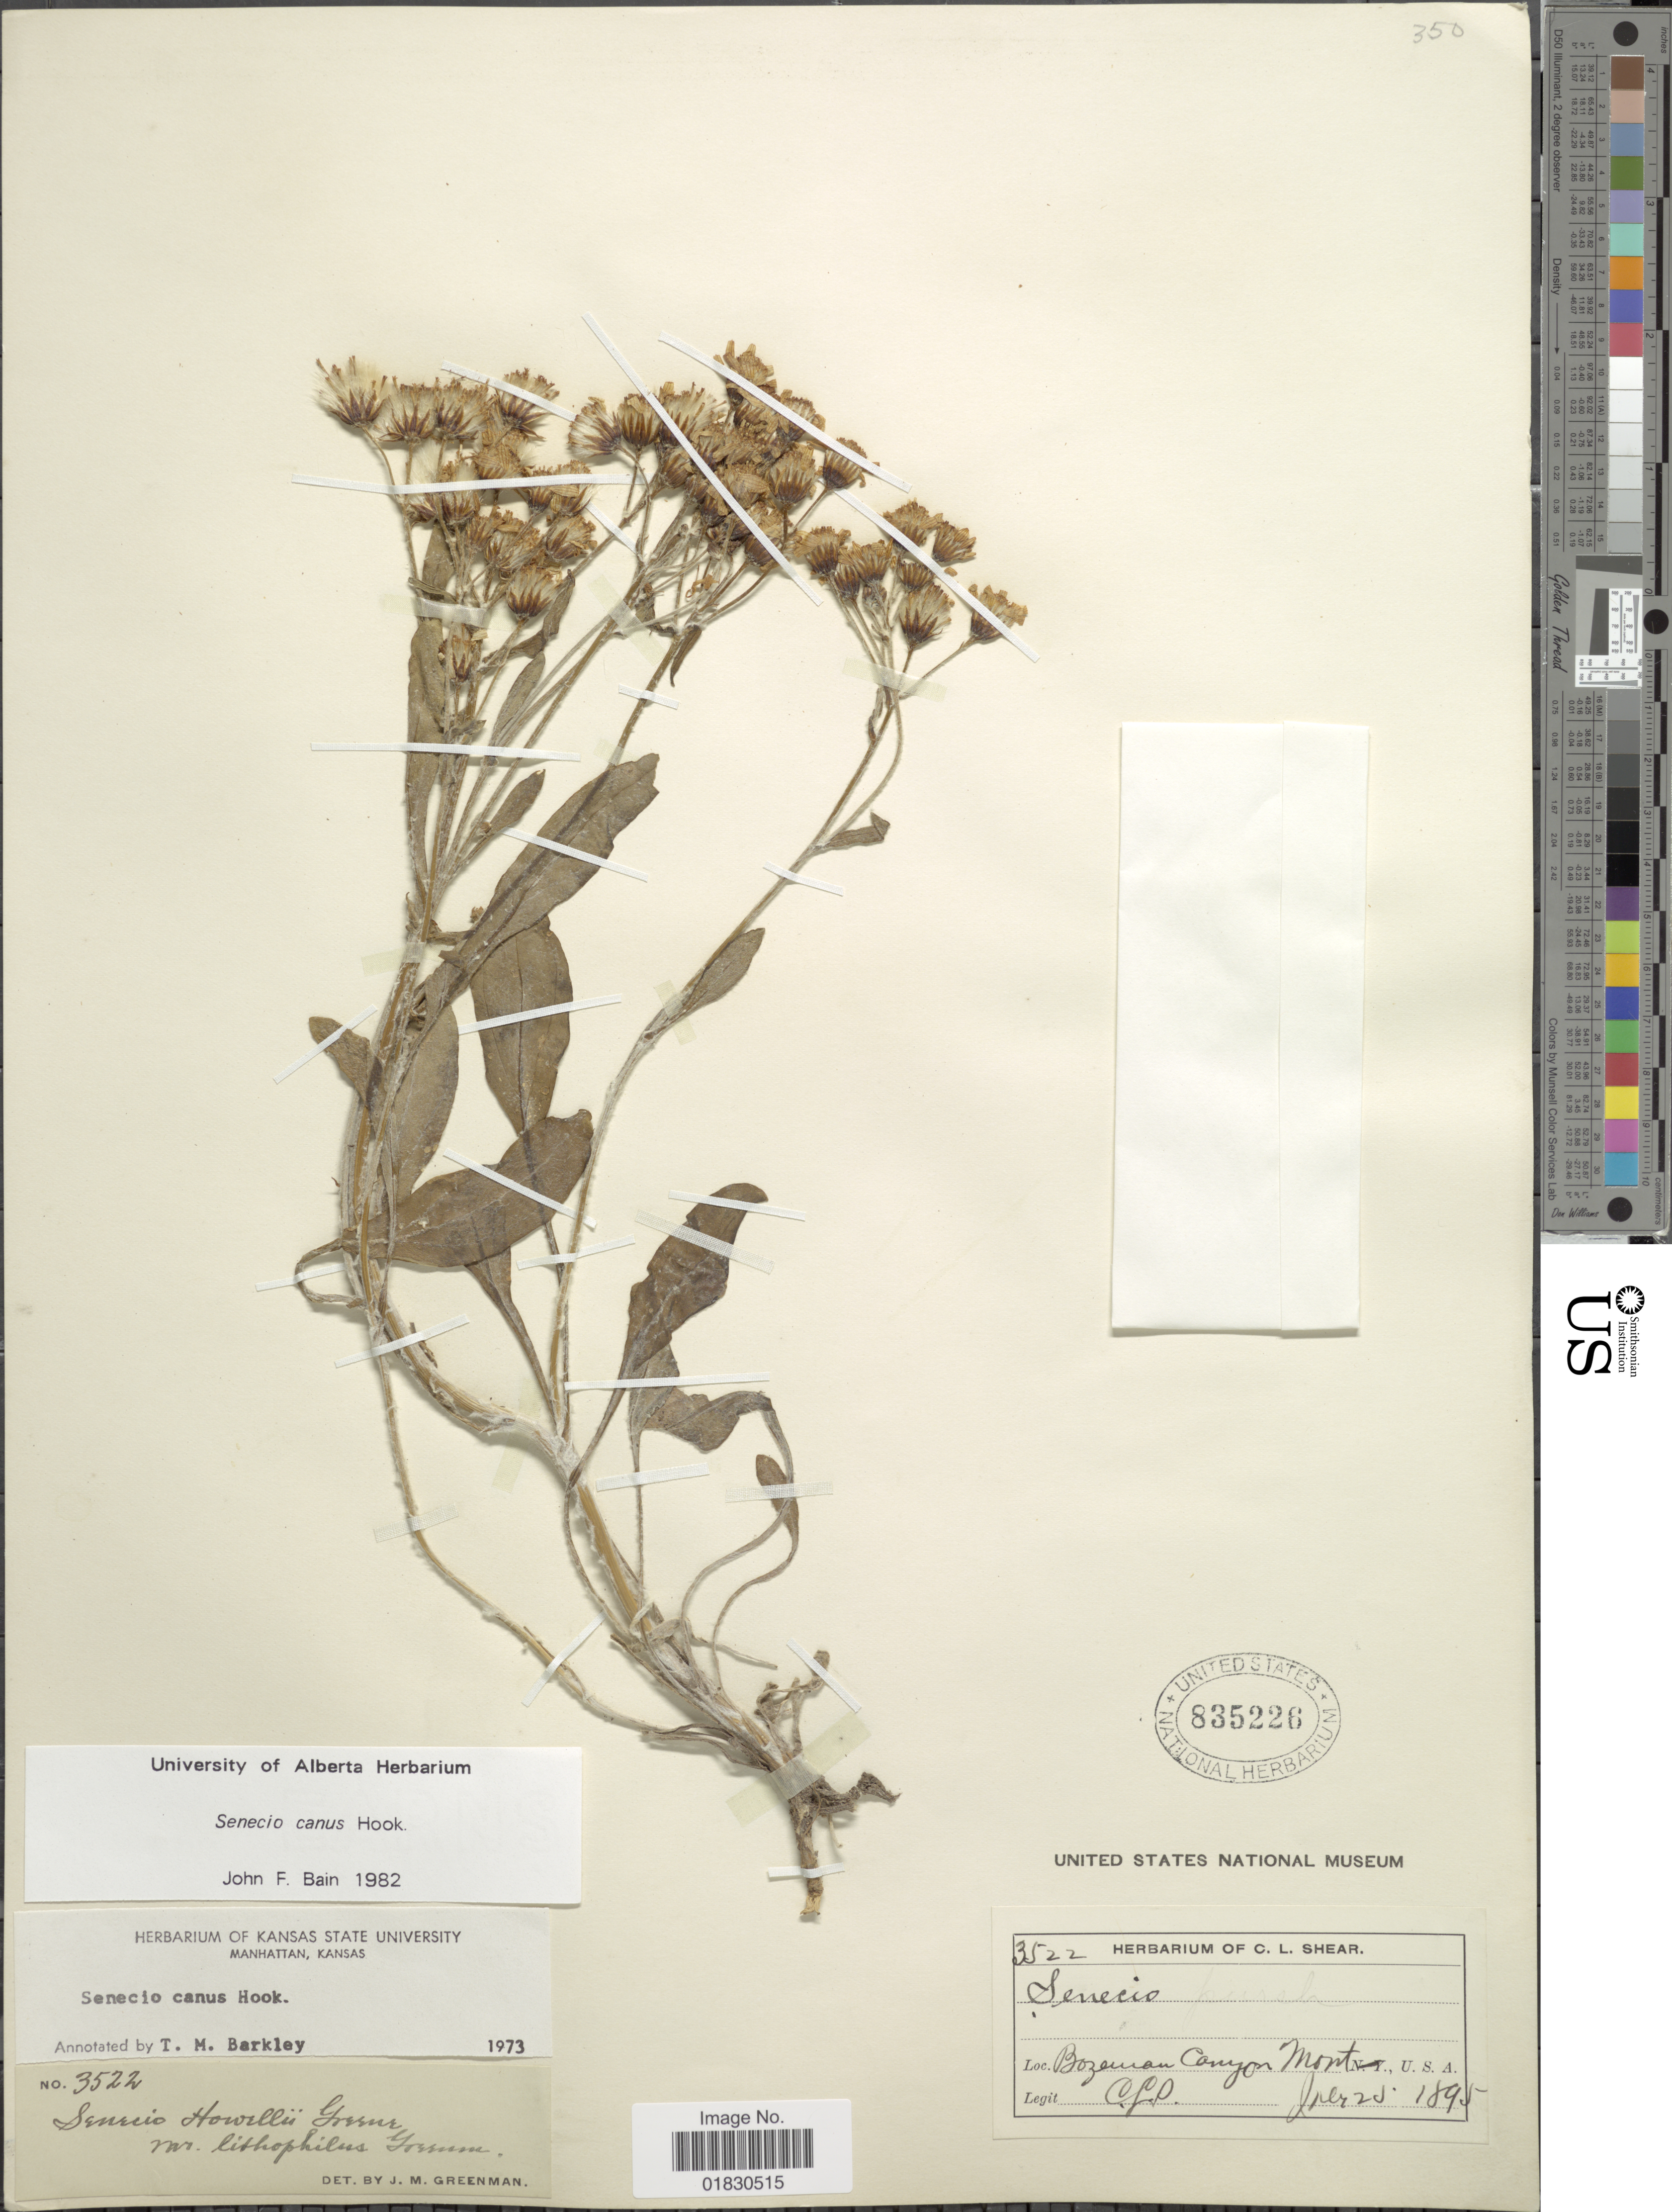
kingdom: Plantae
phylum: Tracheophyta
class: Magnoliopsida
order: Asterales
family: Asteraceae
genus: Packera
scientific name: Packera cana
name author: (Hook.) W.A. Weber & Á. Löve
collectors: C. L. Shear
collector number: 3522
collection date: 1895-07-15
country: United States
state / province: Montana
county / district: Gallatin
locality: Bozeman Canyon, Mont.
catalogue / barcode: US 835226